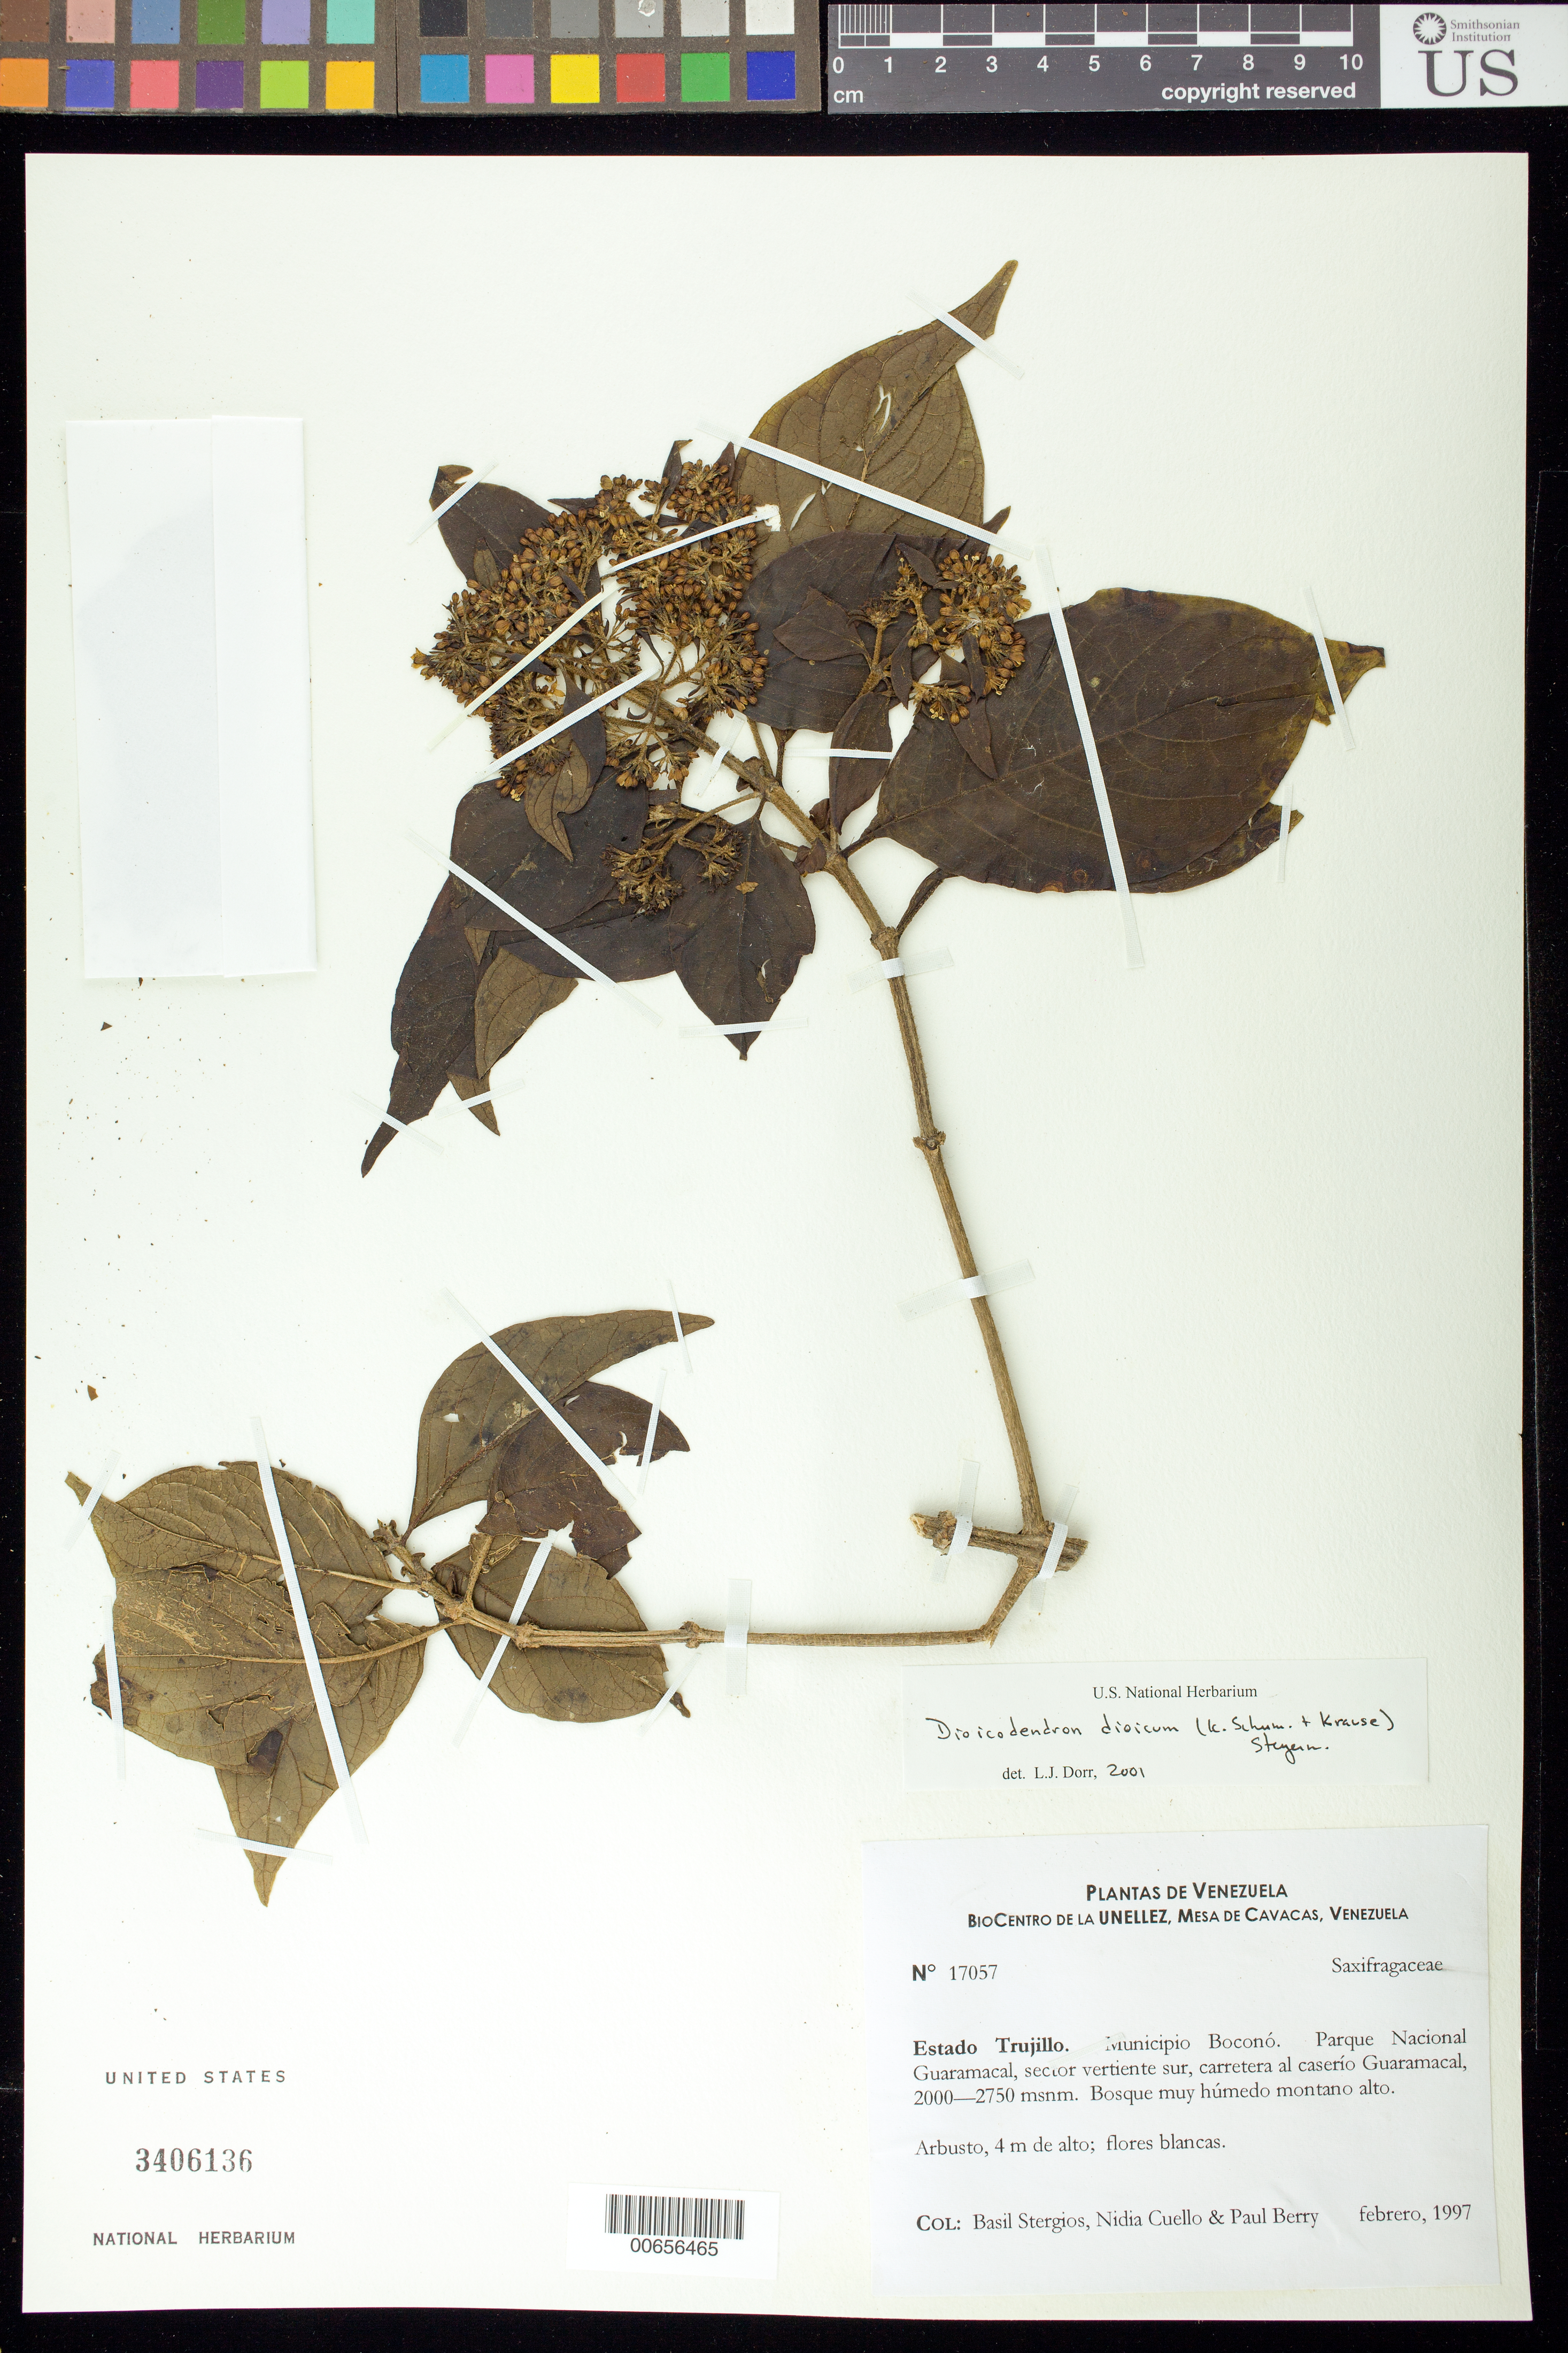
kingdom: Plantae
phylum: Tracheophyta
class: Magnoliopsida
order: Gentianales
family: Rubiaceae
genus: Dioicodendron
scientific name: Dioicodendron dioicum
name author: (K. Schum. & Krause) Steyerm.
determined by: Dorr, L. J., (BOT), Smithsonian Institution - National Museum of Natural History (UNITED STATES)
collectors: B. G. Stergios, N. L. Cuello & P. Berry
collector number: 17057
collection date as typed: Feb 1997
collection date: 1997-02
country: Venezuela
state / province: Trujillo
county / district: Boconó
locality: Parque Nacional Guaramacal. Sector vertiente S. Carretera al caserío Guaramacal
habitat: Bosque muy húmedo montano alto.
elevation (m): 2000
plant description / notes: CTES, PORT, US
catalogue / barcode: US 3406136